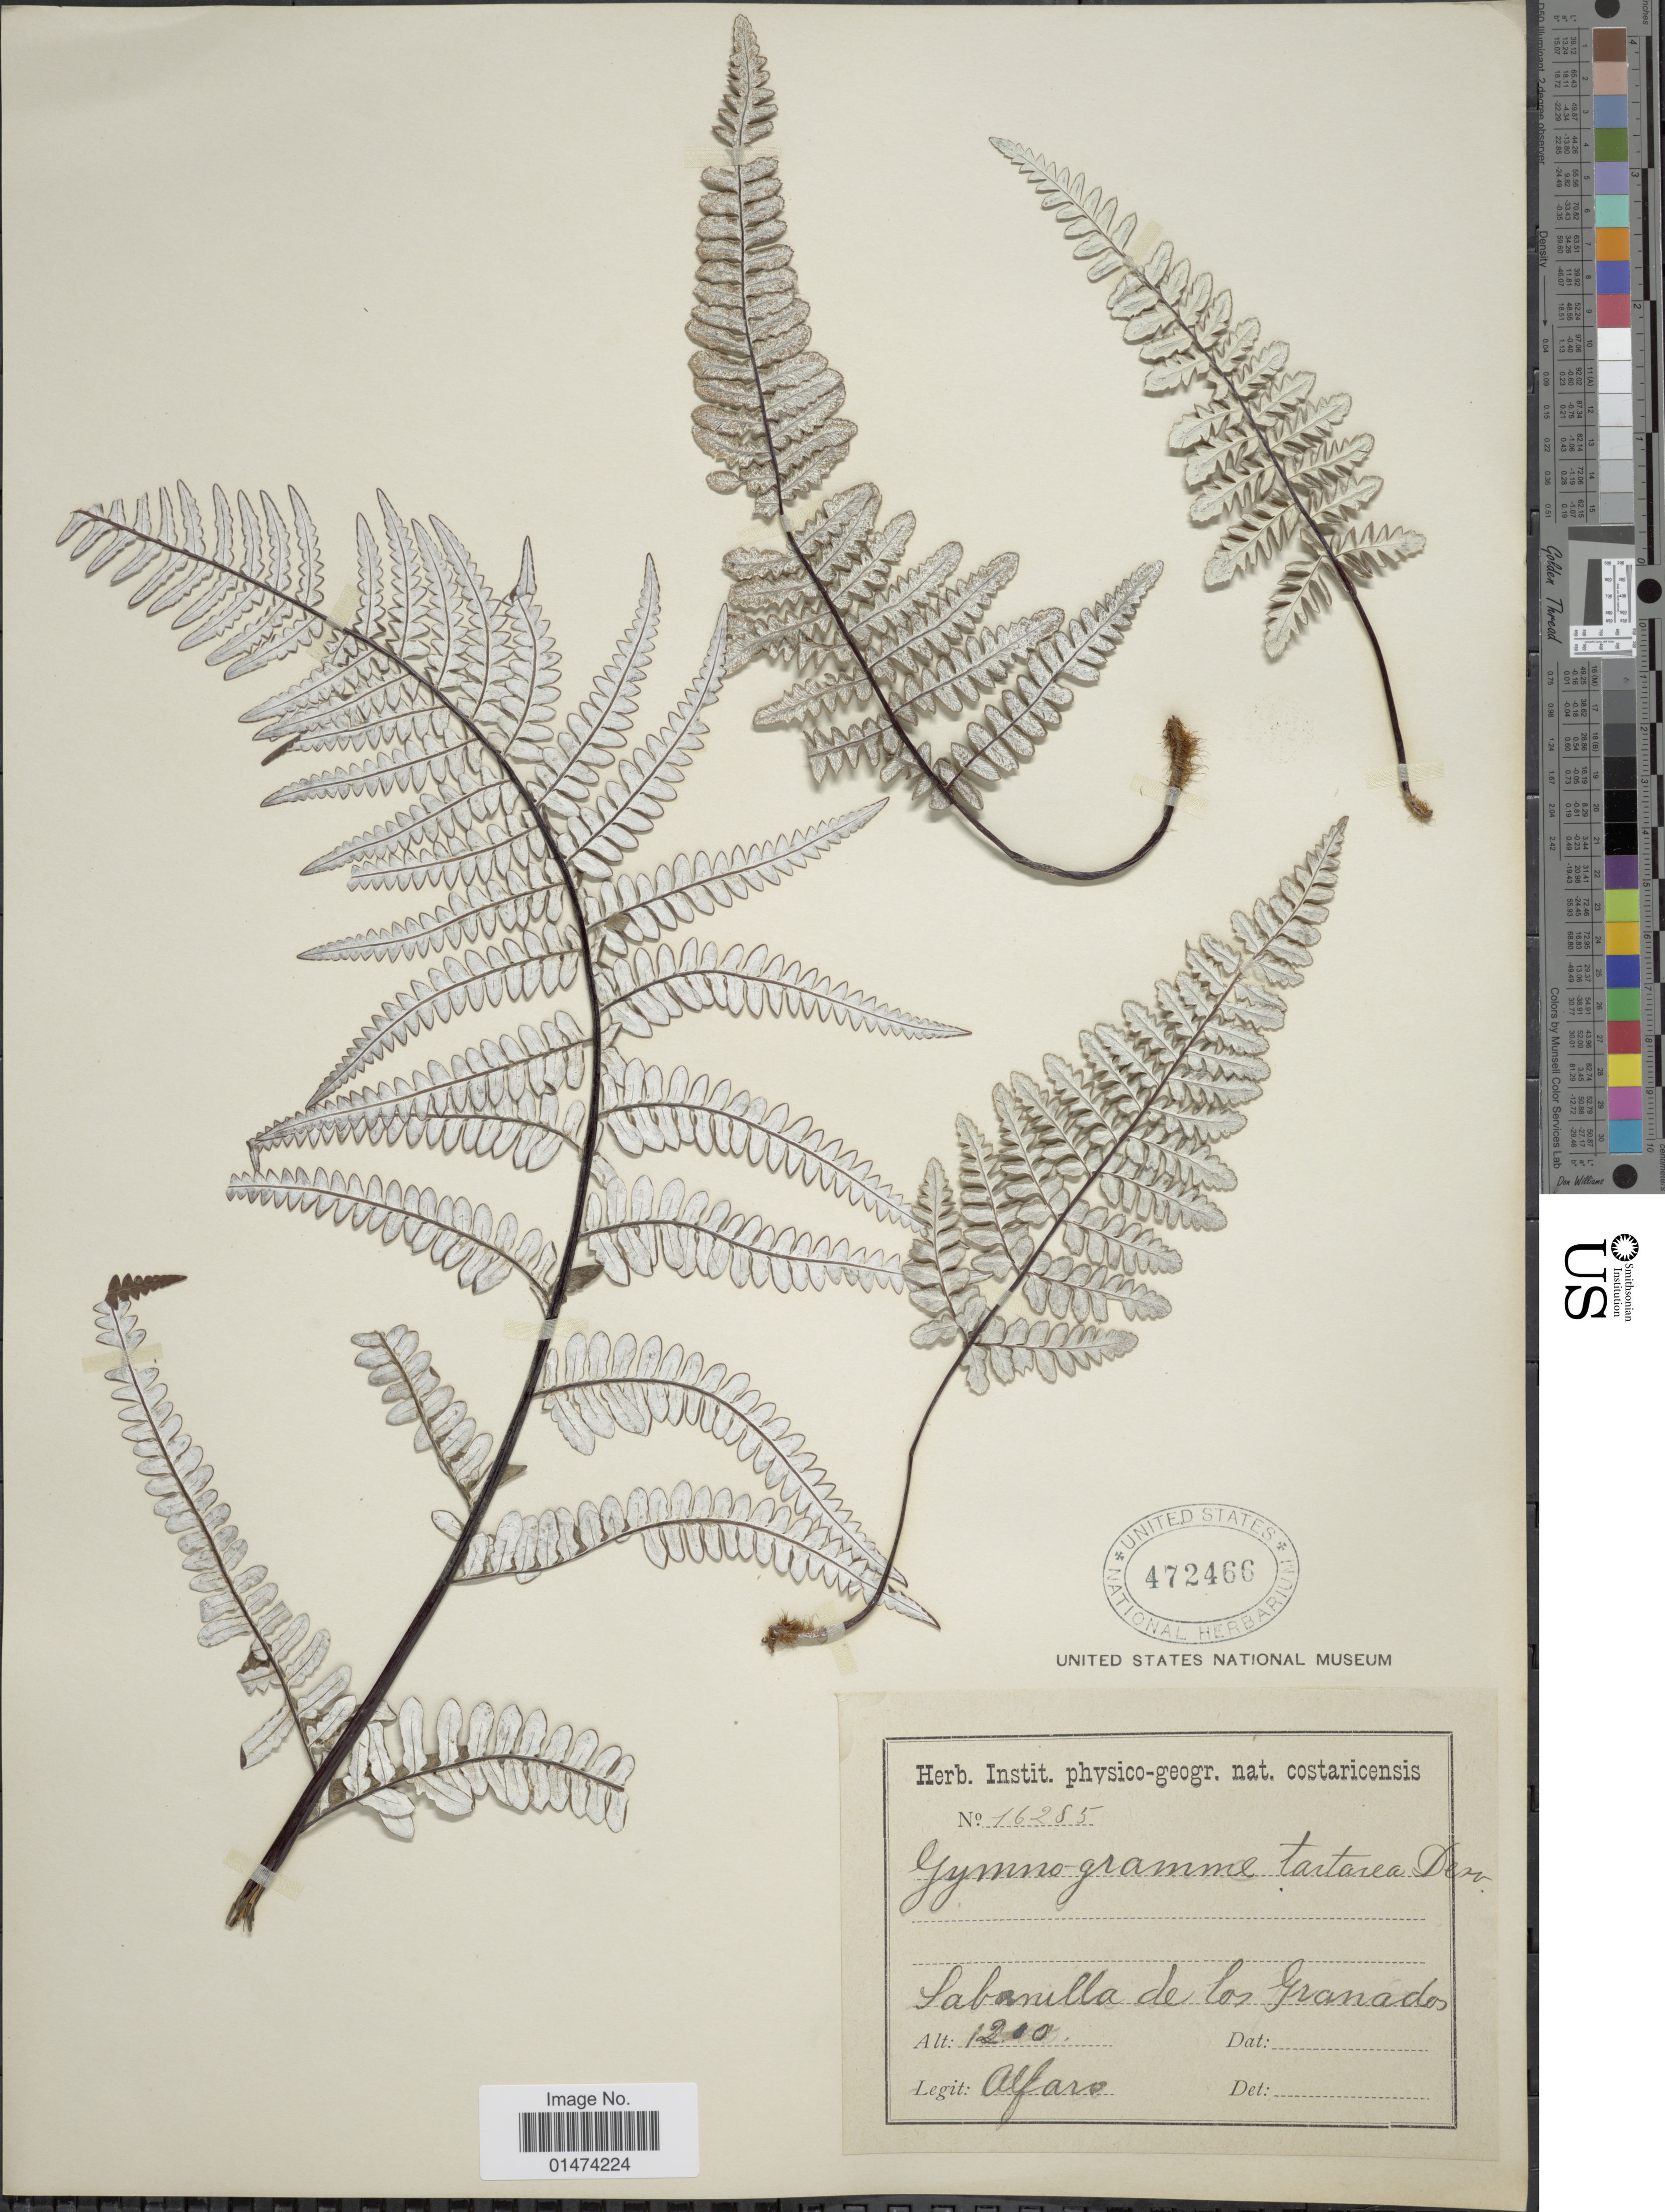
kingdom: Plantae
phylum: Tracheophyta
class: Polypodiopsida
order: Polypodiales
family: Pteridaceae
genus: Pityrogramma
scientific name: Pityrogramma tartarea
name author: (Cav.) Maxon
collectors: Alfaro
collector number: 16285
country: Costa Rica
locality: Sabanilla de los Granados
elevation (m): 366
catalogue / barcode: US 472466